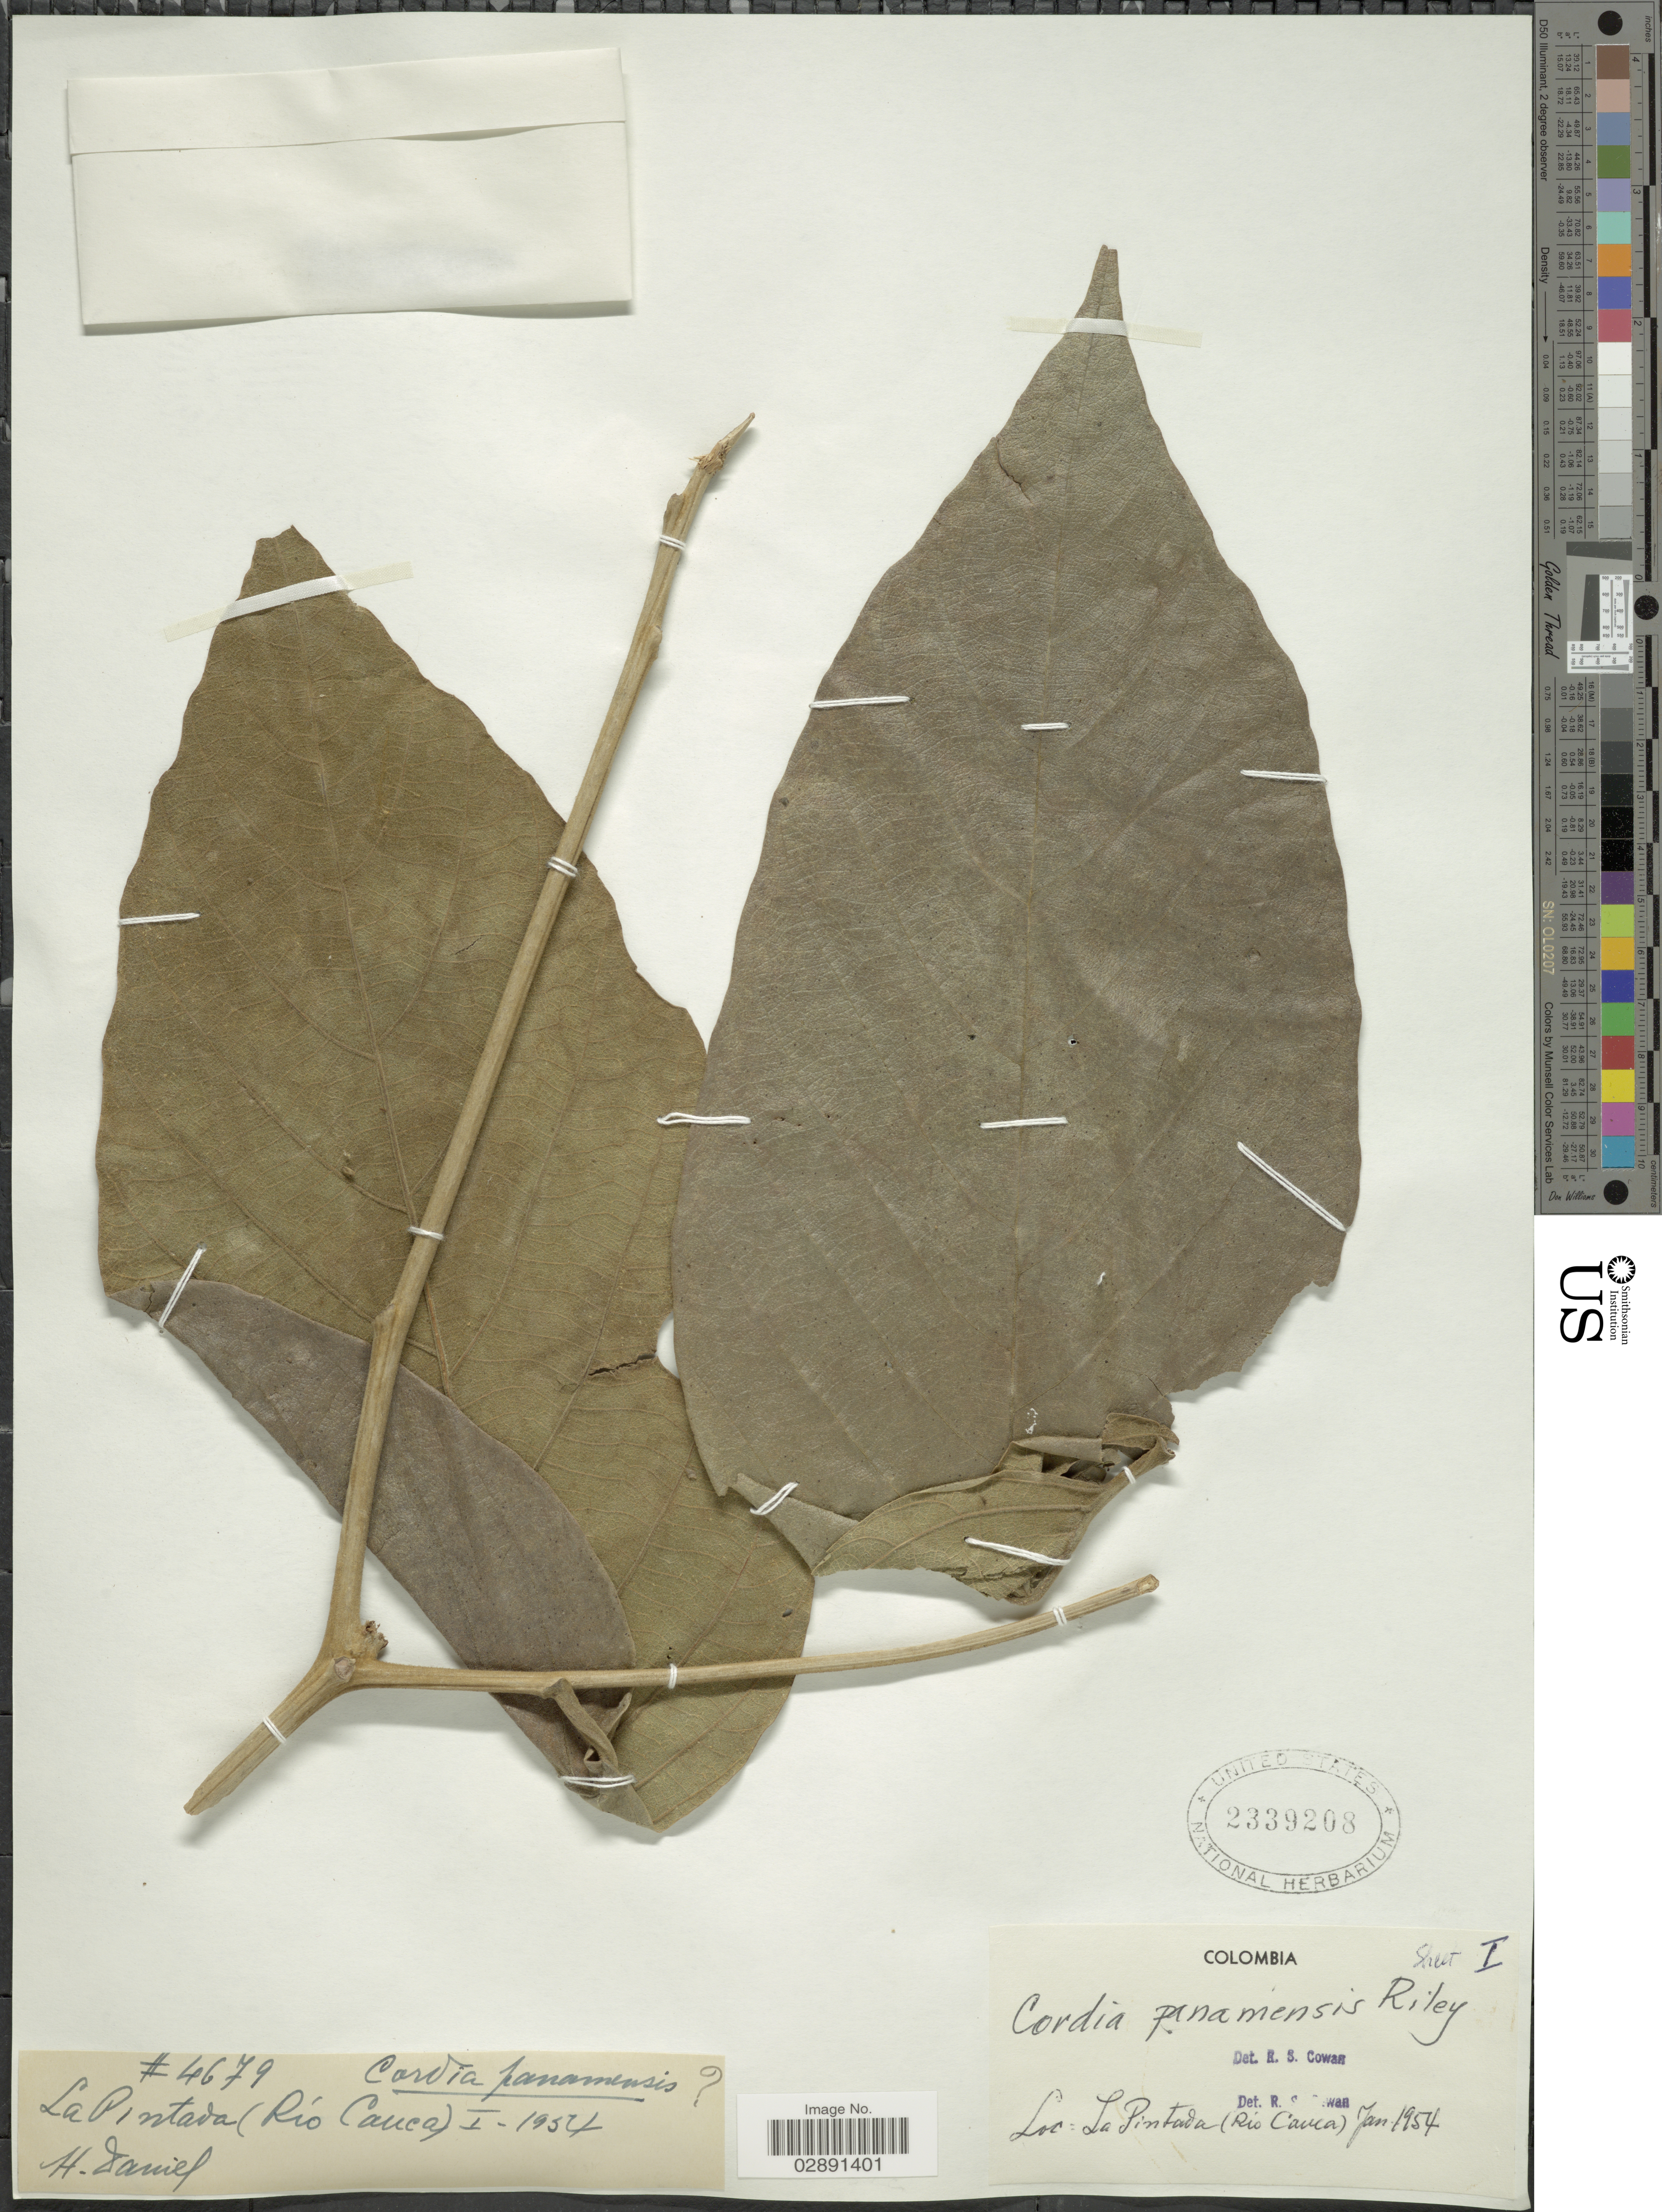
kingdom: Plantae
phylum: Tracheophyta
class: Magnoliopsida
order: Boraginales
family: Cordiaceae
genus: Cordia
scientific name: Cordia panamensis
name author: L. Riley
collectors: H. Daniel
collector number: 4679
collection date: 1954-01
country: Colombia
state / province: Cauca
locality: La Pintada (Río Cauca).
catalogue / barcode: US 2339208